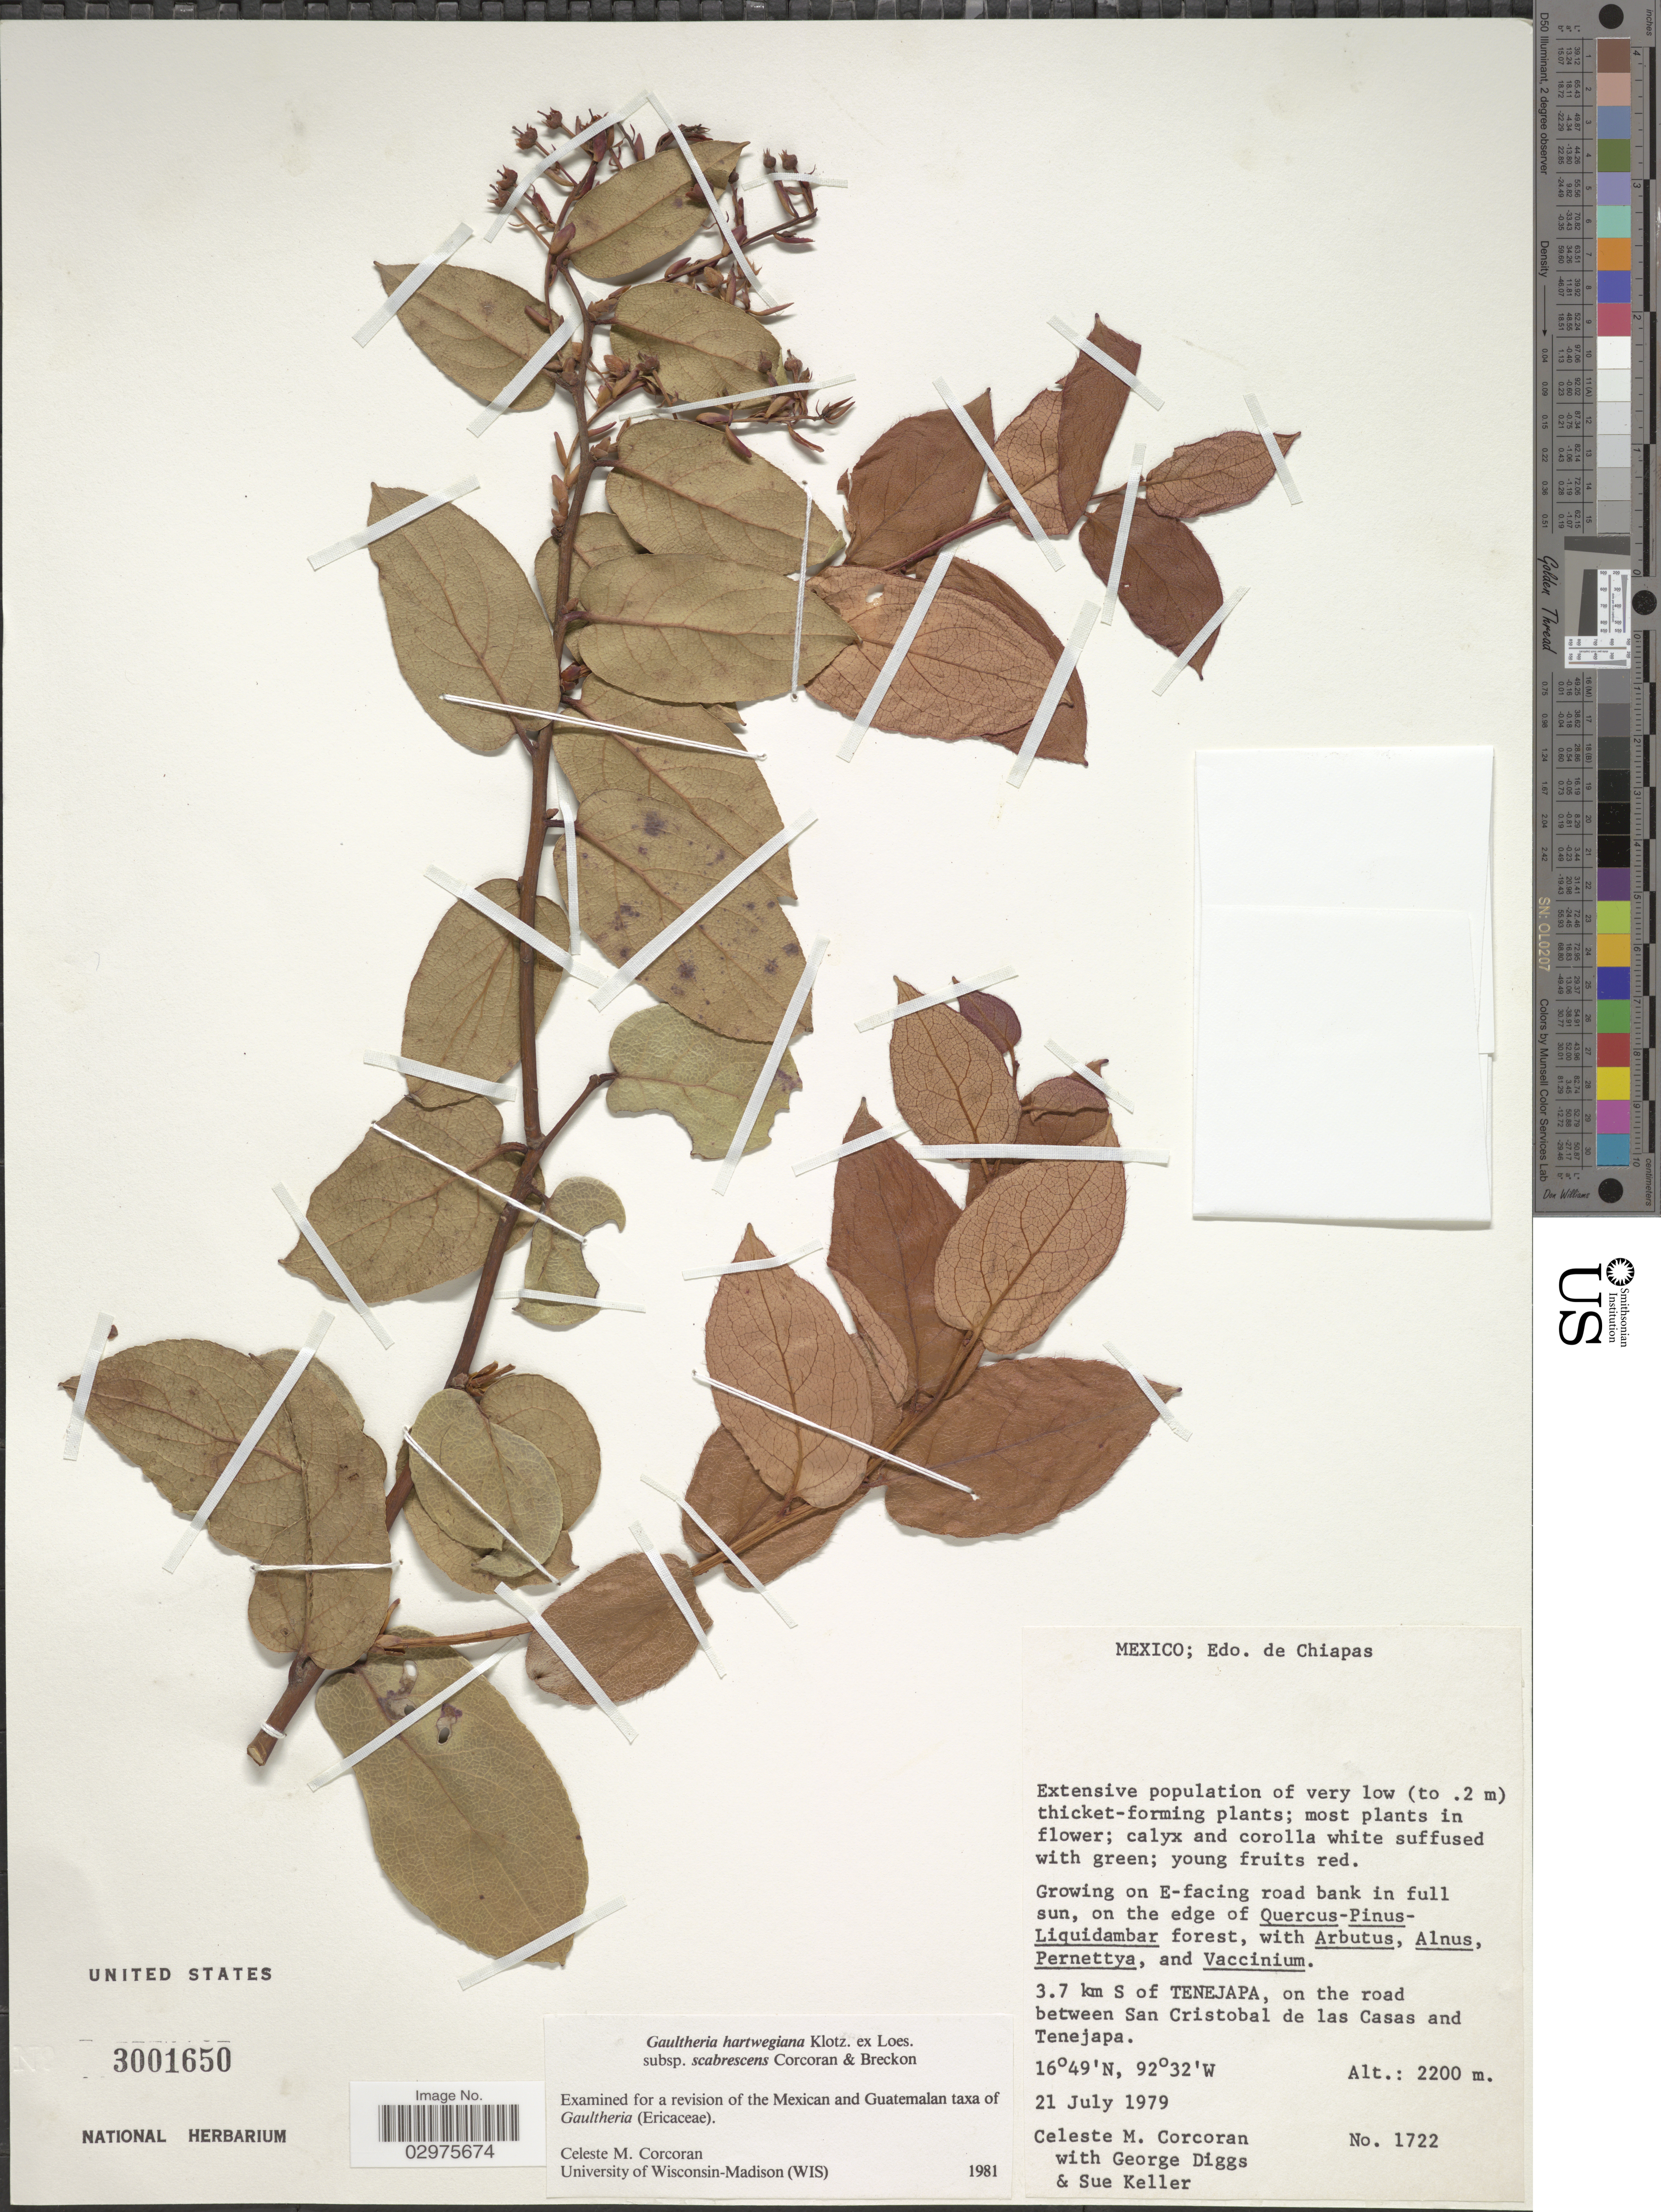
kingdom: Plantae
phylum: Tracheophyta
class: Magnoliopsida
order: Ericales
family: Ericaceae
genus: Gaultheria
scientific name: Gaultheria hartwegiana subsp. scabrescens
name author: Corcoran & Breckon ex Luteyn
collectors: C. Corcoran, G. Diggs & S. Keller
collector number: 1722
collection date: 1979-07-21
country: Mexico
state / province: Chiapas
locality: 3.7 km S of Tenejapa, on the road between San Cristobal de las Casas and Tenejapa.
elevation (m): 2200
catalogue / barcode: US 3001650